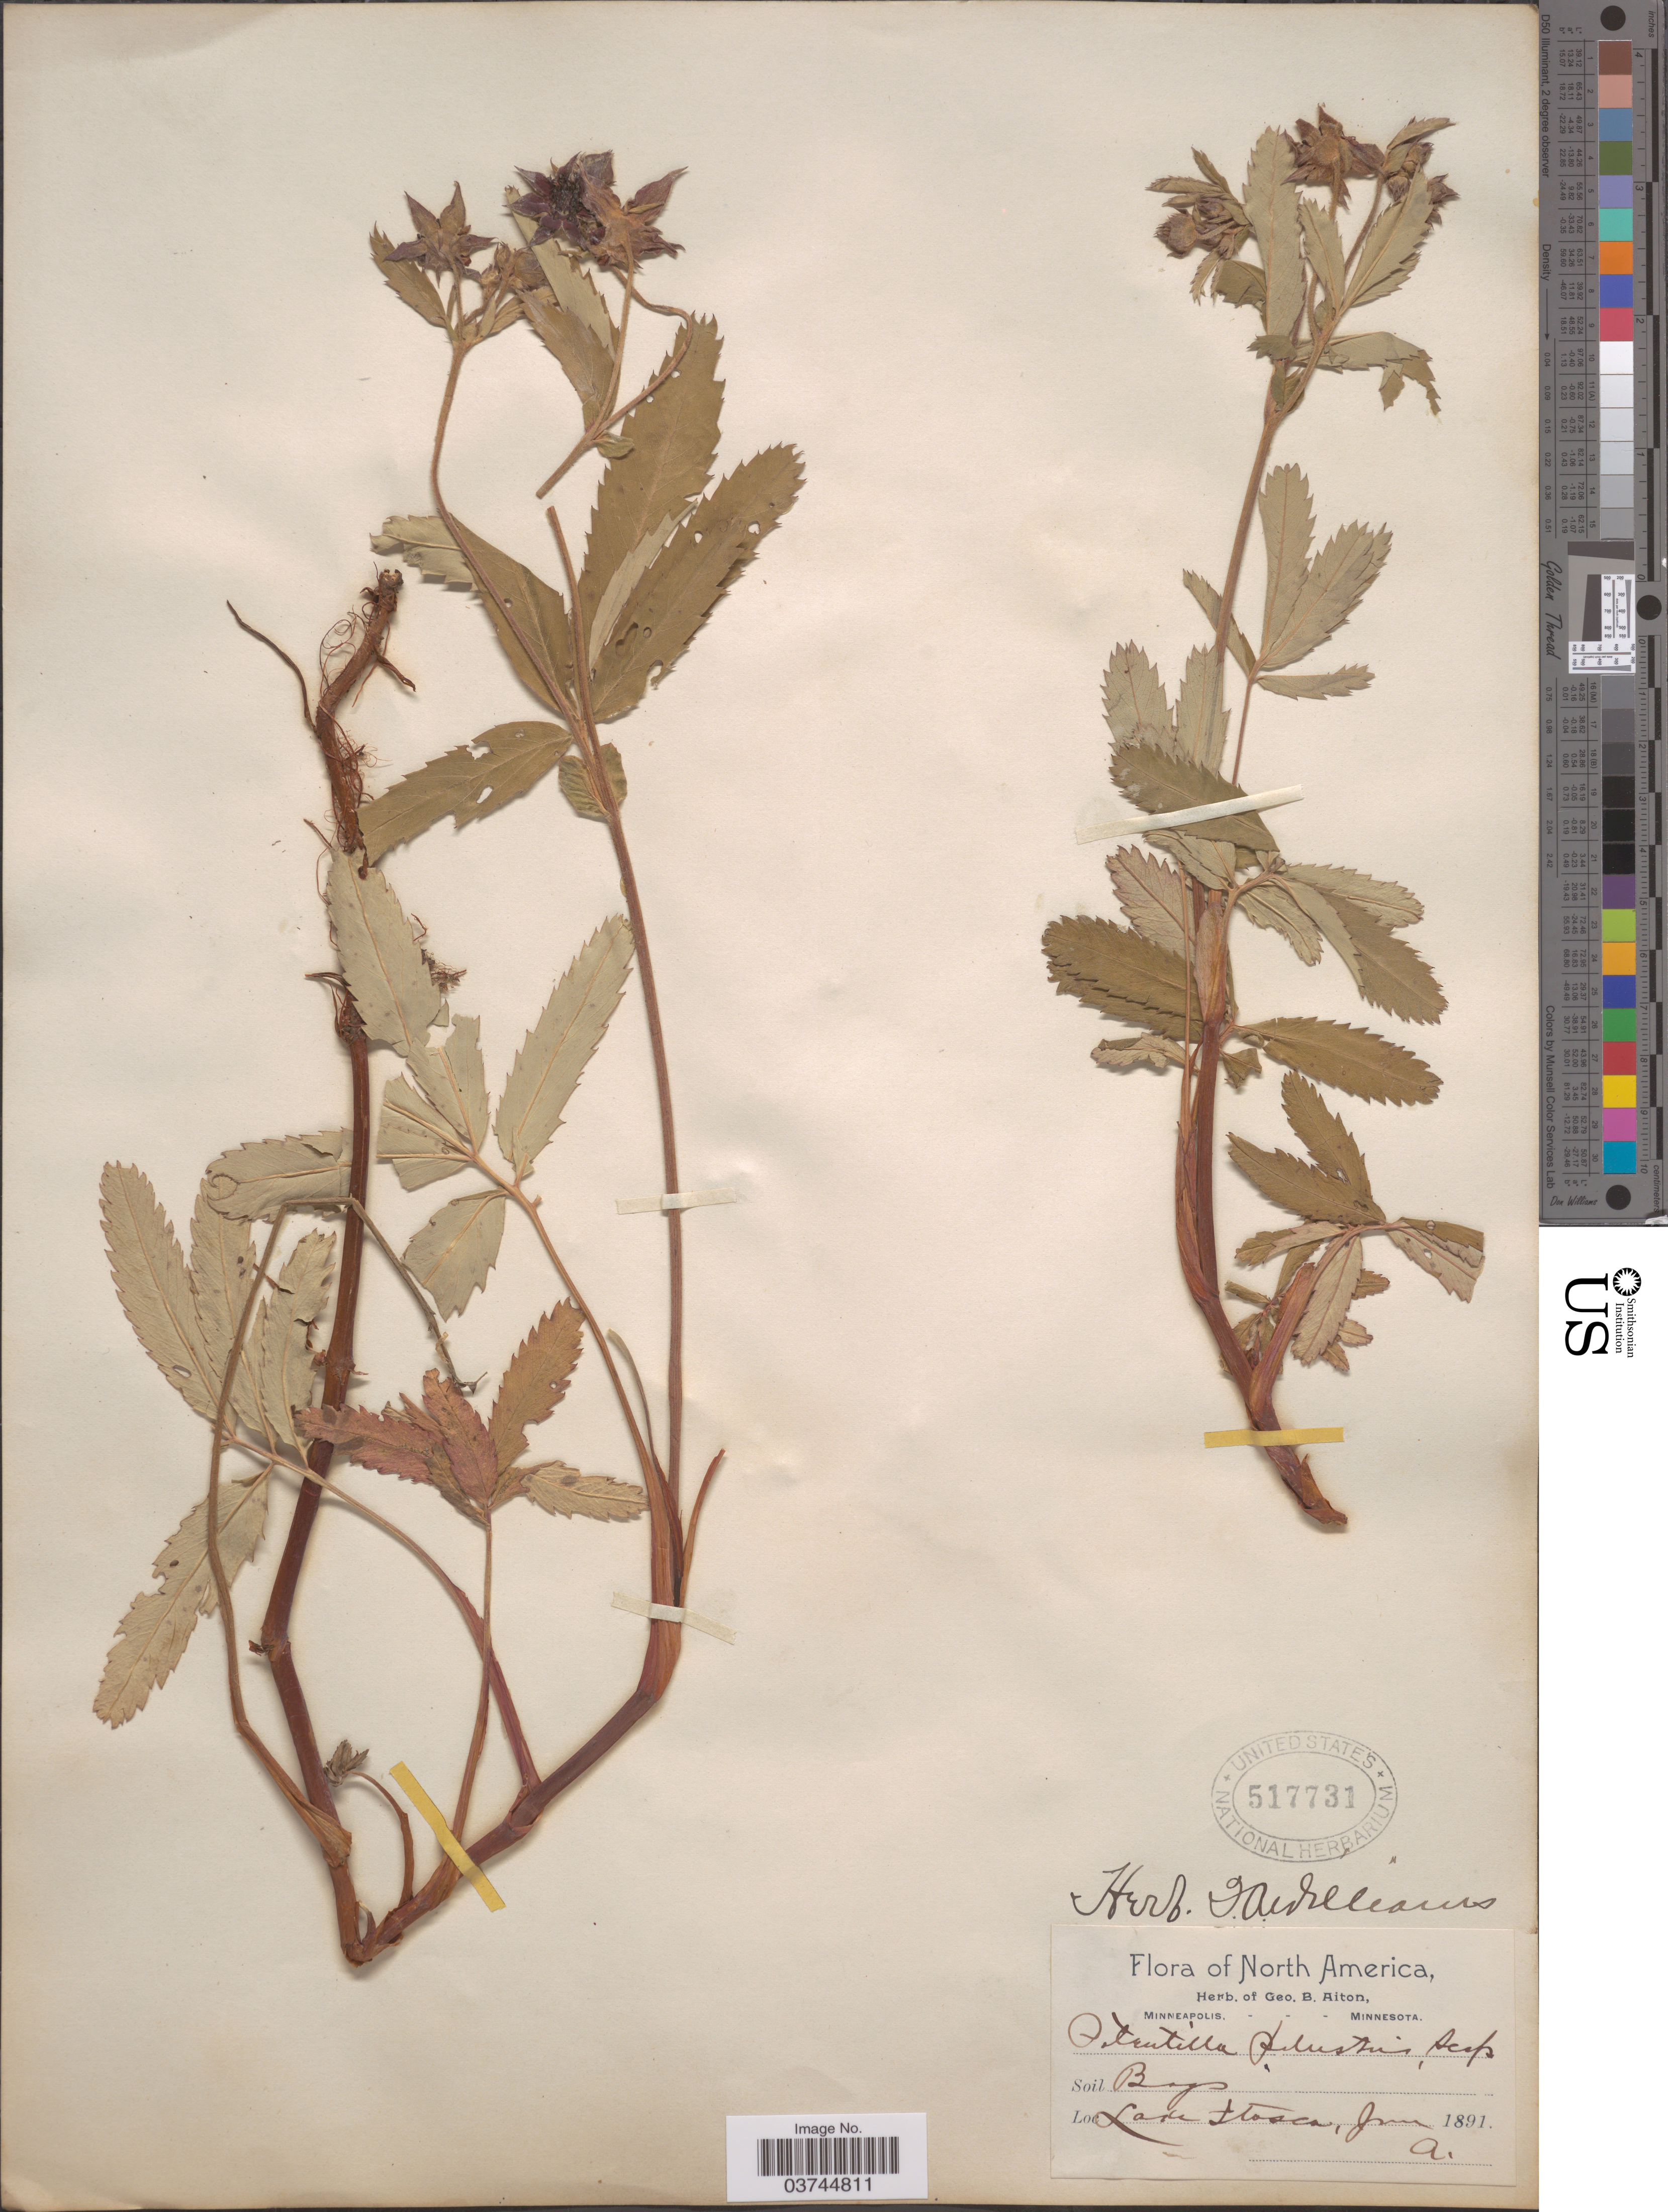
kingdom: Plantae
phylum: Tracheophyta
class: Magnoliopsida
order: Rosales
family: Rosaceae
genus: Comarum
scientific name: Comarum palustre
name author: L.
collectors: G. B. Aiton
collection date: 1891-06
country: United States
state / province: Minnesota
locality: Lake Itasca.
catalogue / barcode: US 517731